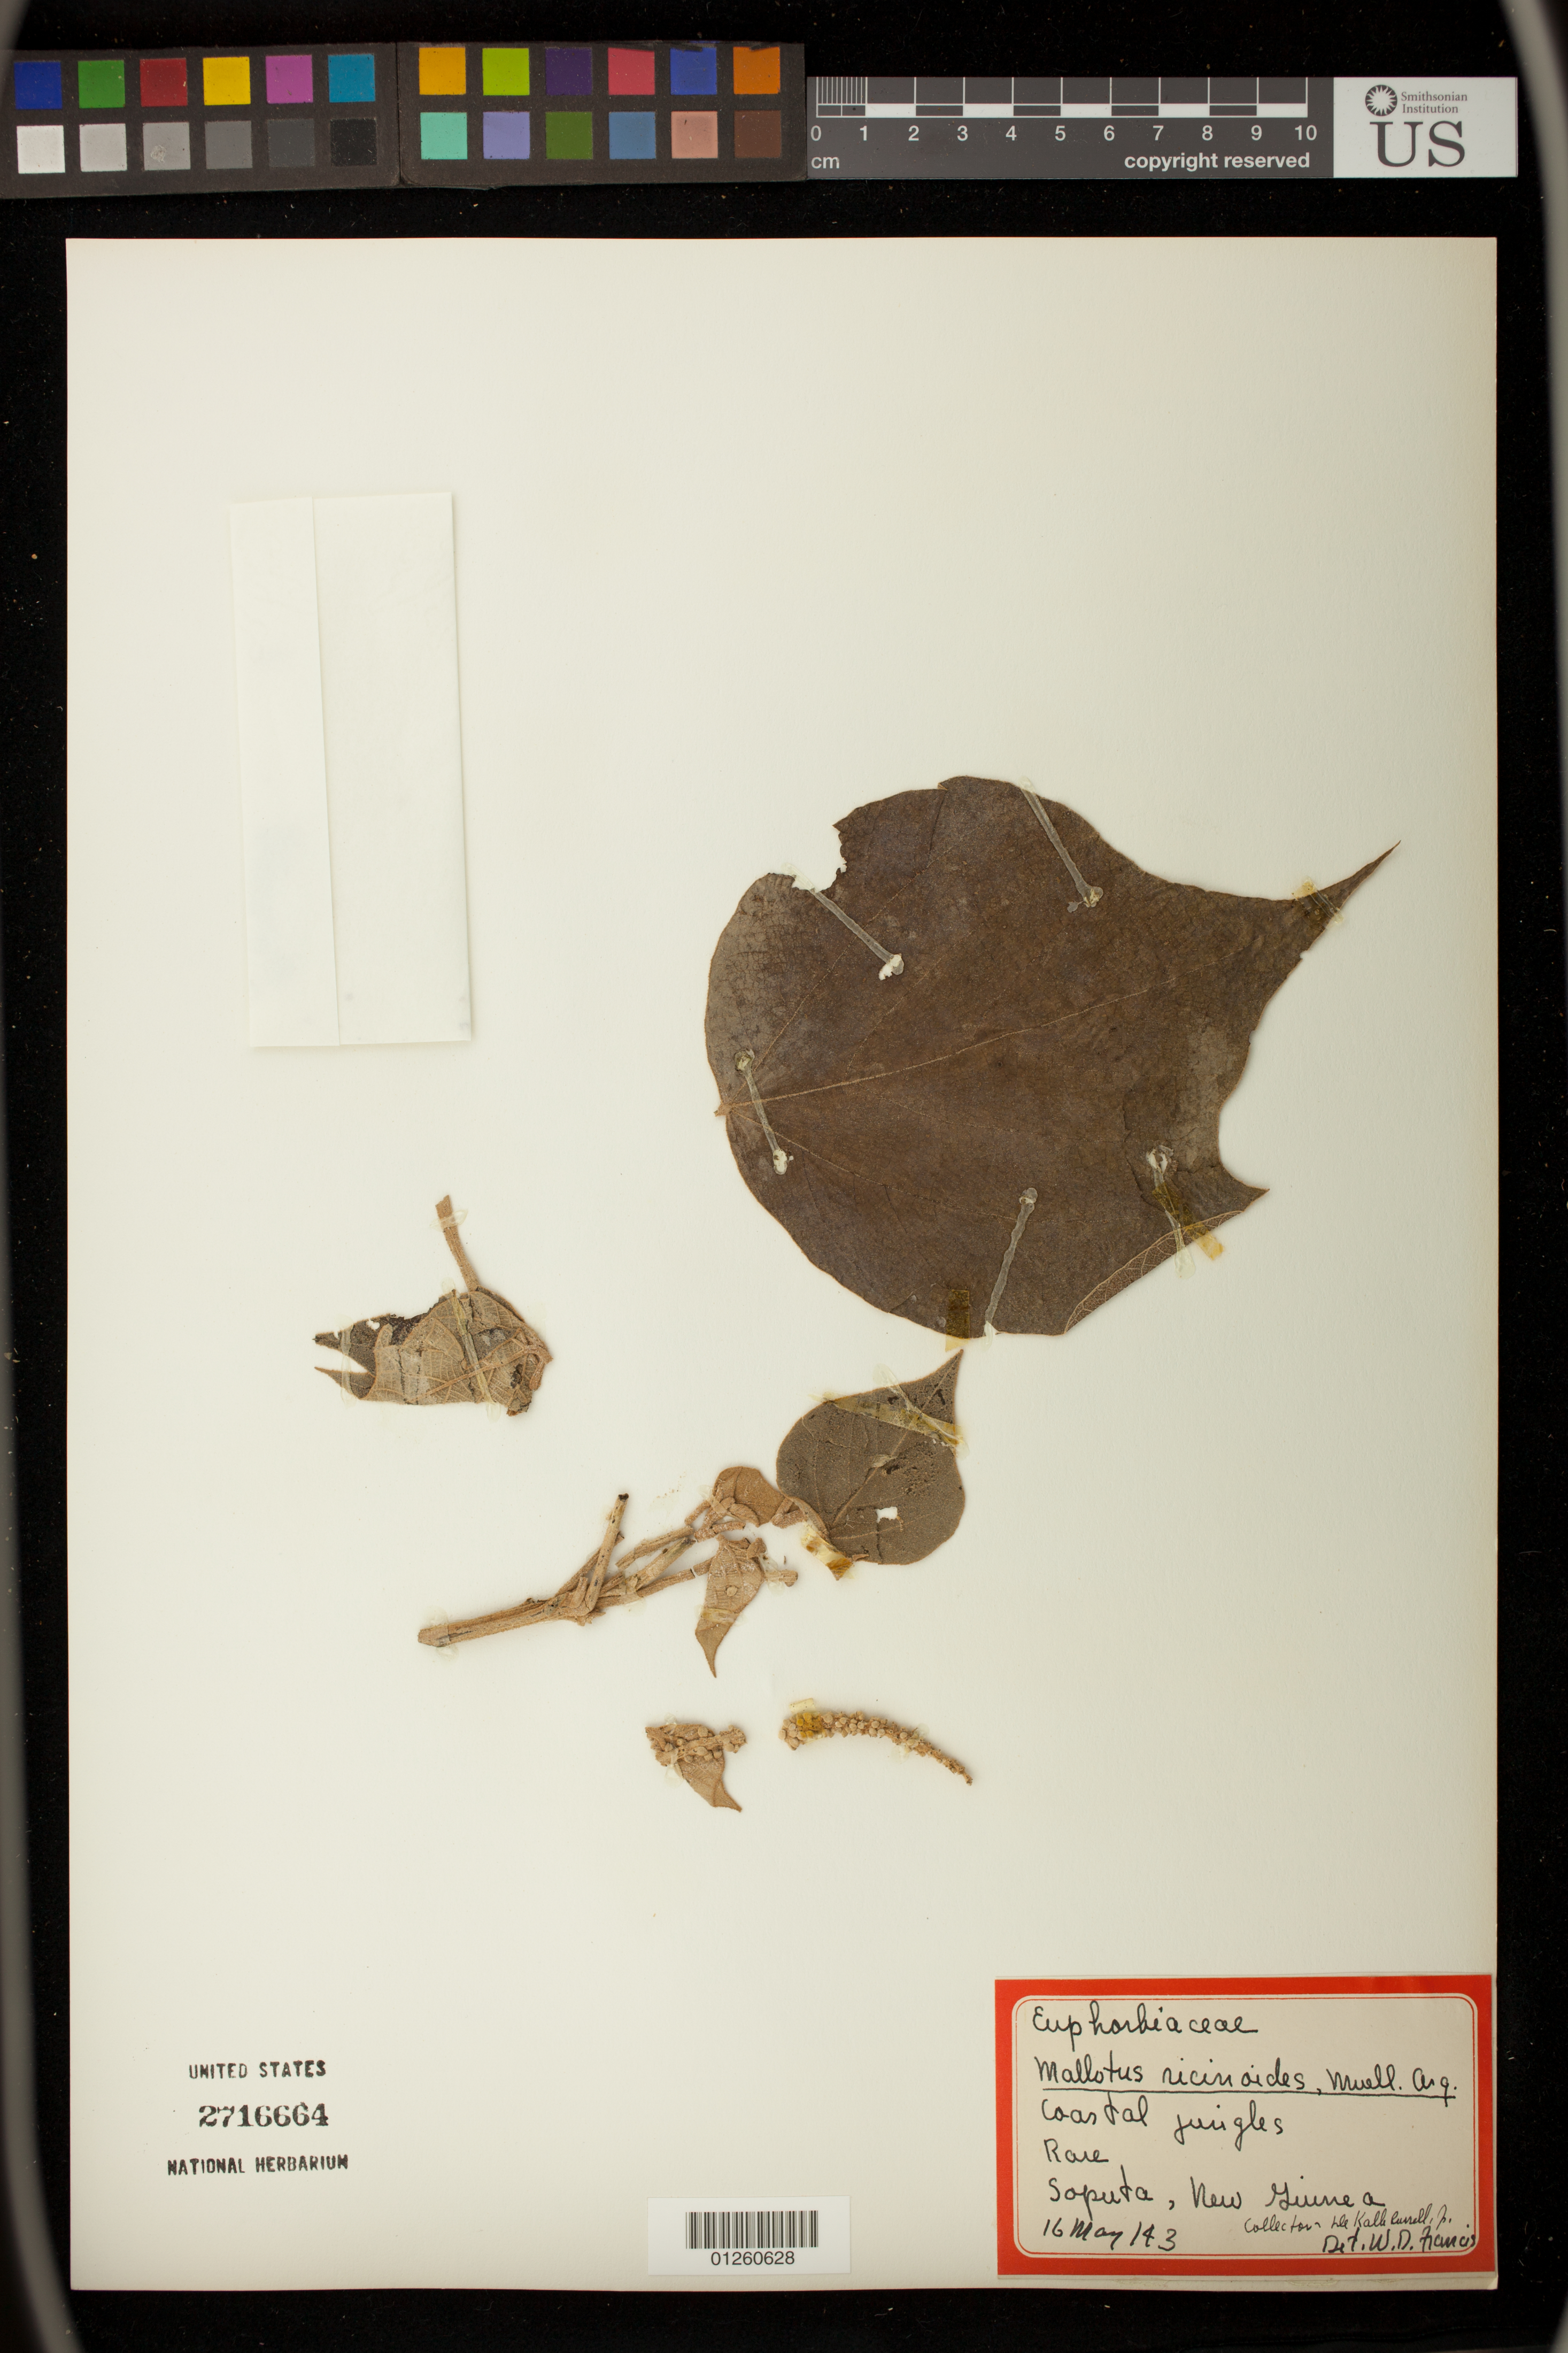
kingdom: Plantae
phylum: Tracheophyta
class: Magnoliopsida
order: Malpighiales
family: Euphorbiaceae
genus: Mallotus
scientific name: Mallotus mollissimus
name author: (Geiseler) Airy Shaw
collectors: D. K. Russell Jr.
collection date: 1943-05-16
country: Papua New Guinea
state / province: Northern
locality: Soputa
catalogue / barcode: US 2716664